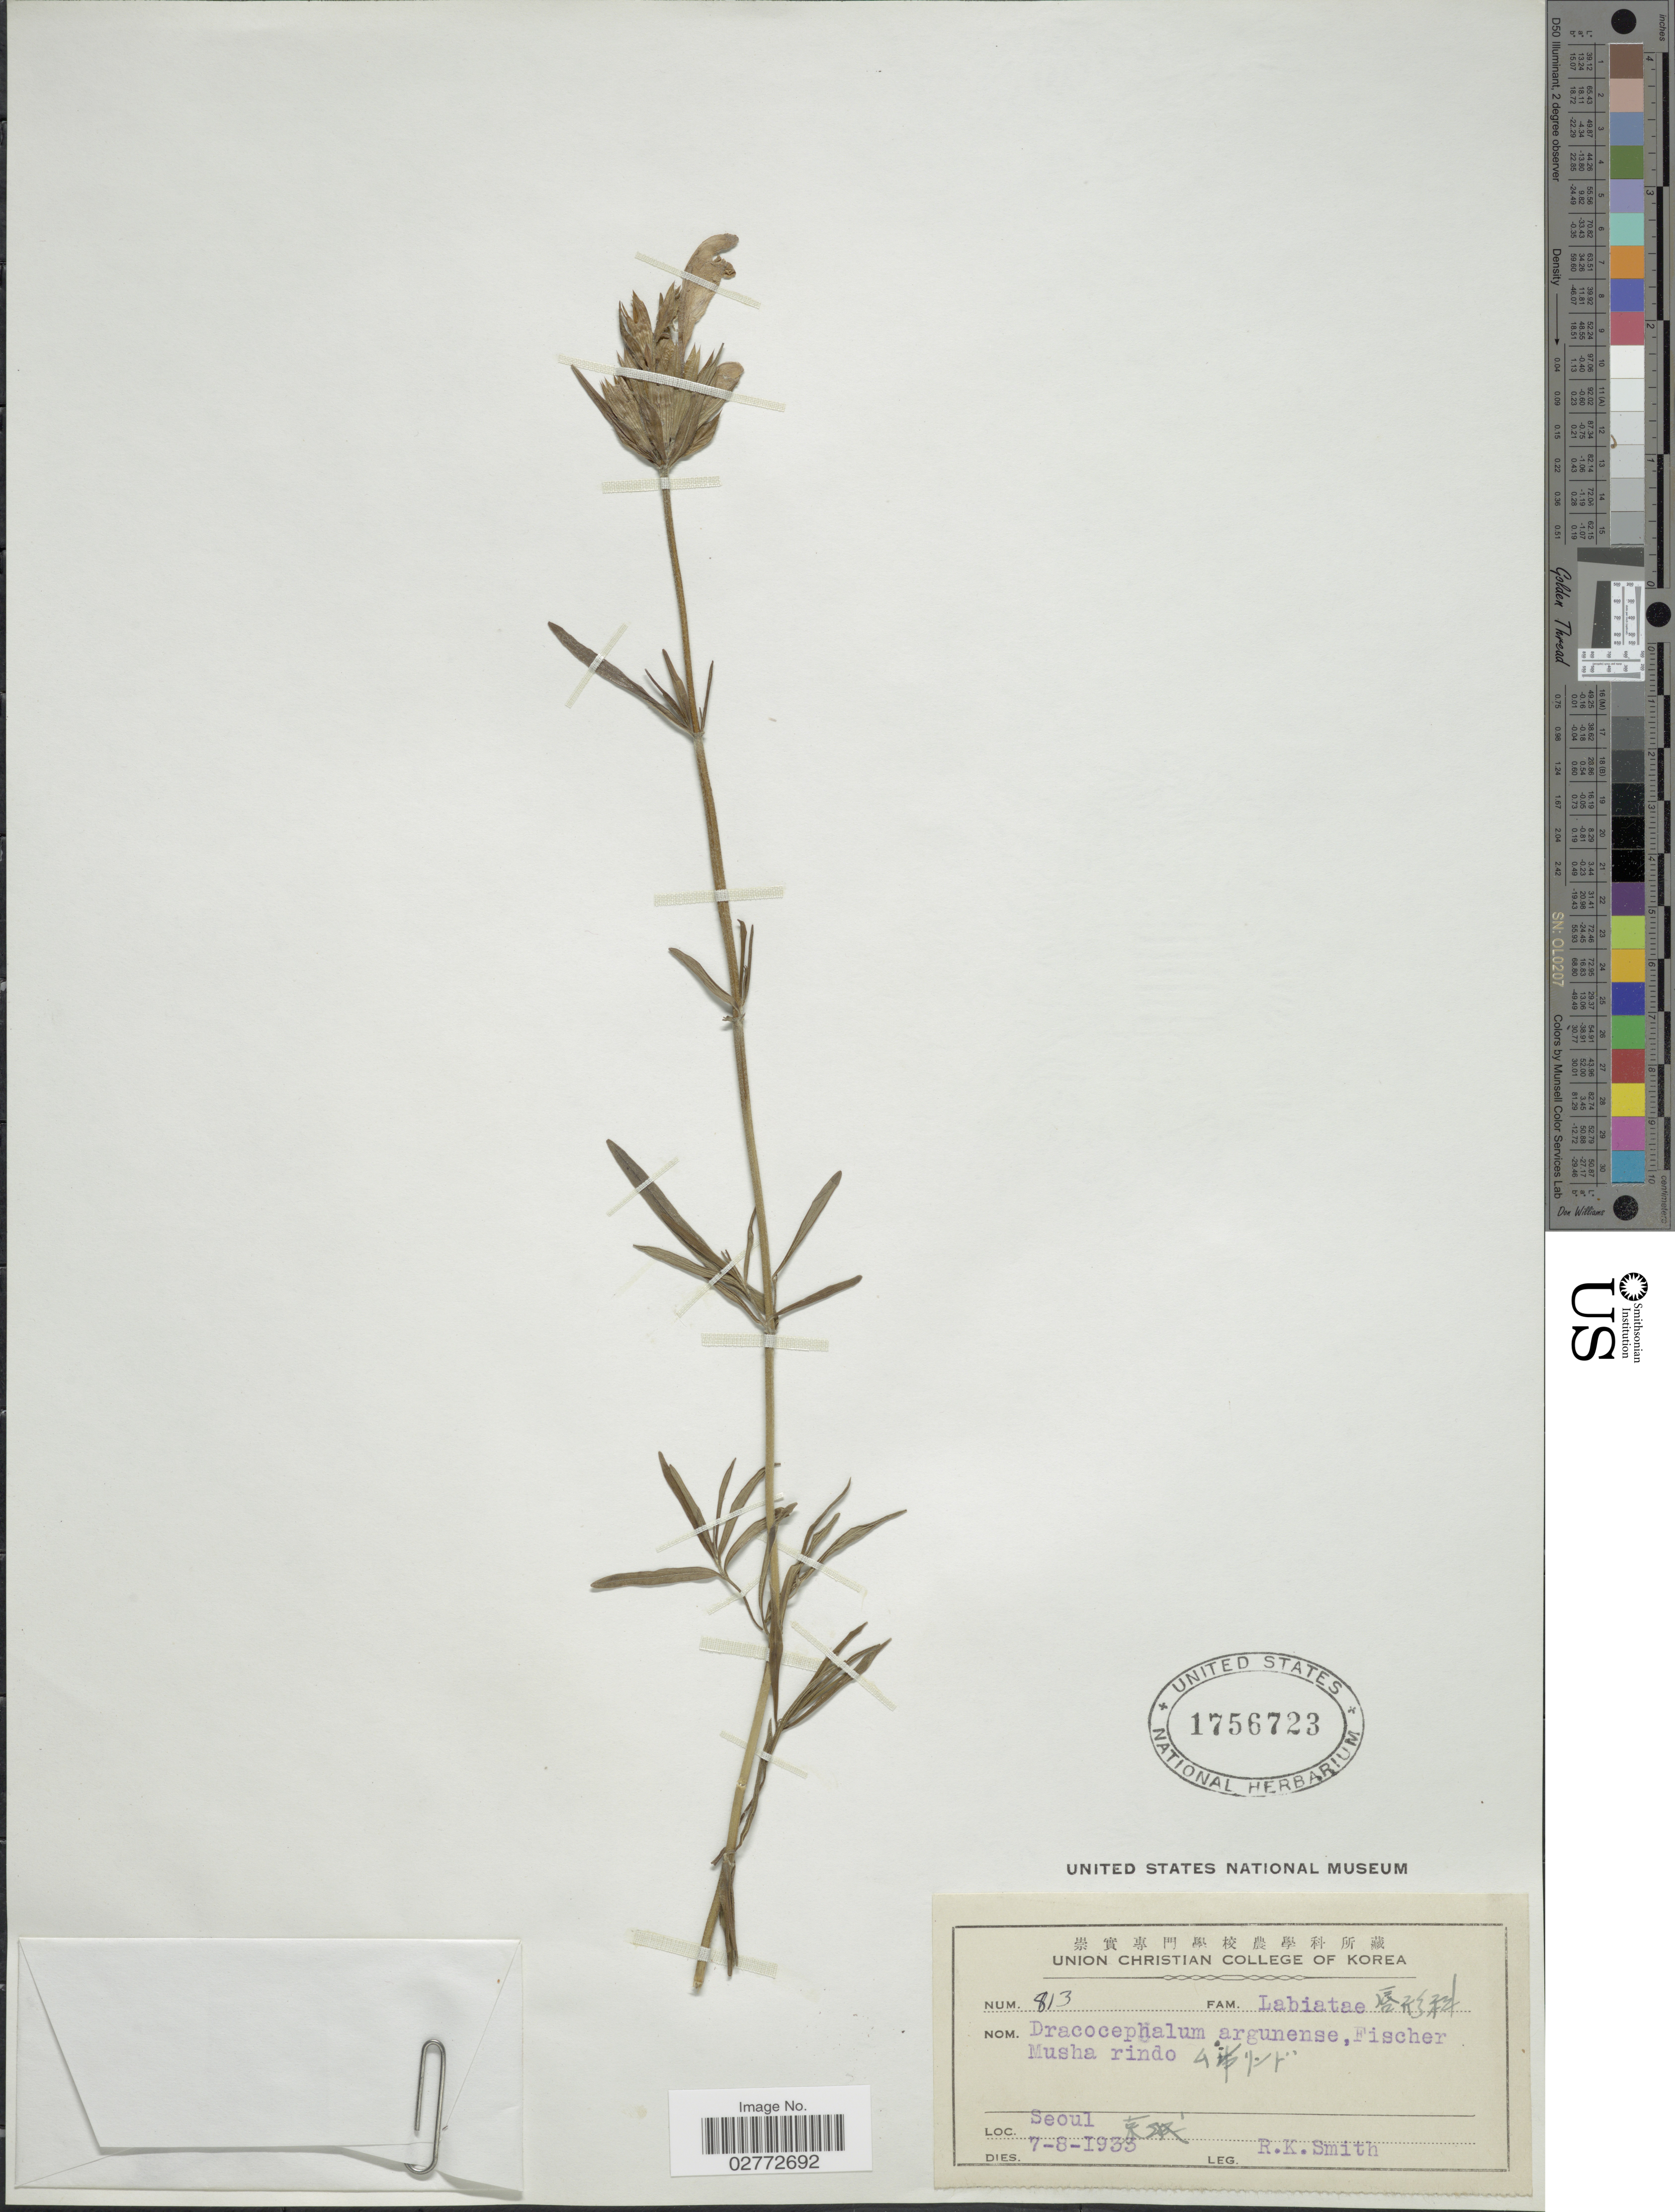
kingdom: Plantae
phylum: Tracheophyta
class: Magnoliopsida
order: Lamiales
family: Lamiaceae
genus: Dracocephalum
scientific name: Dracocephalum argunense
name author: Link ex Fisch.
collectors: R. Smith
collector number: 813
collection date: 1933-08-07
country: South Korea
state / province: Seoul Special City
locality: Seoul X.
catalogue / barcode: US 1756723